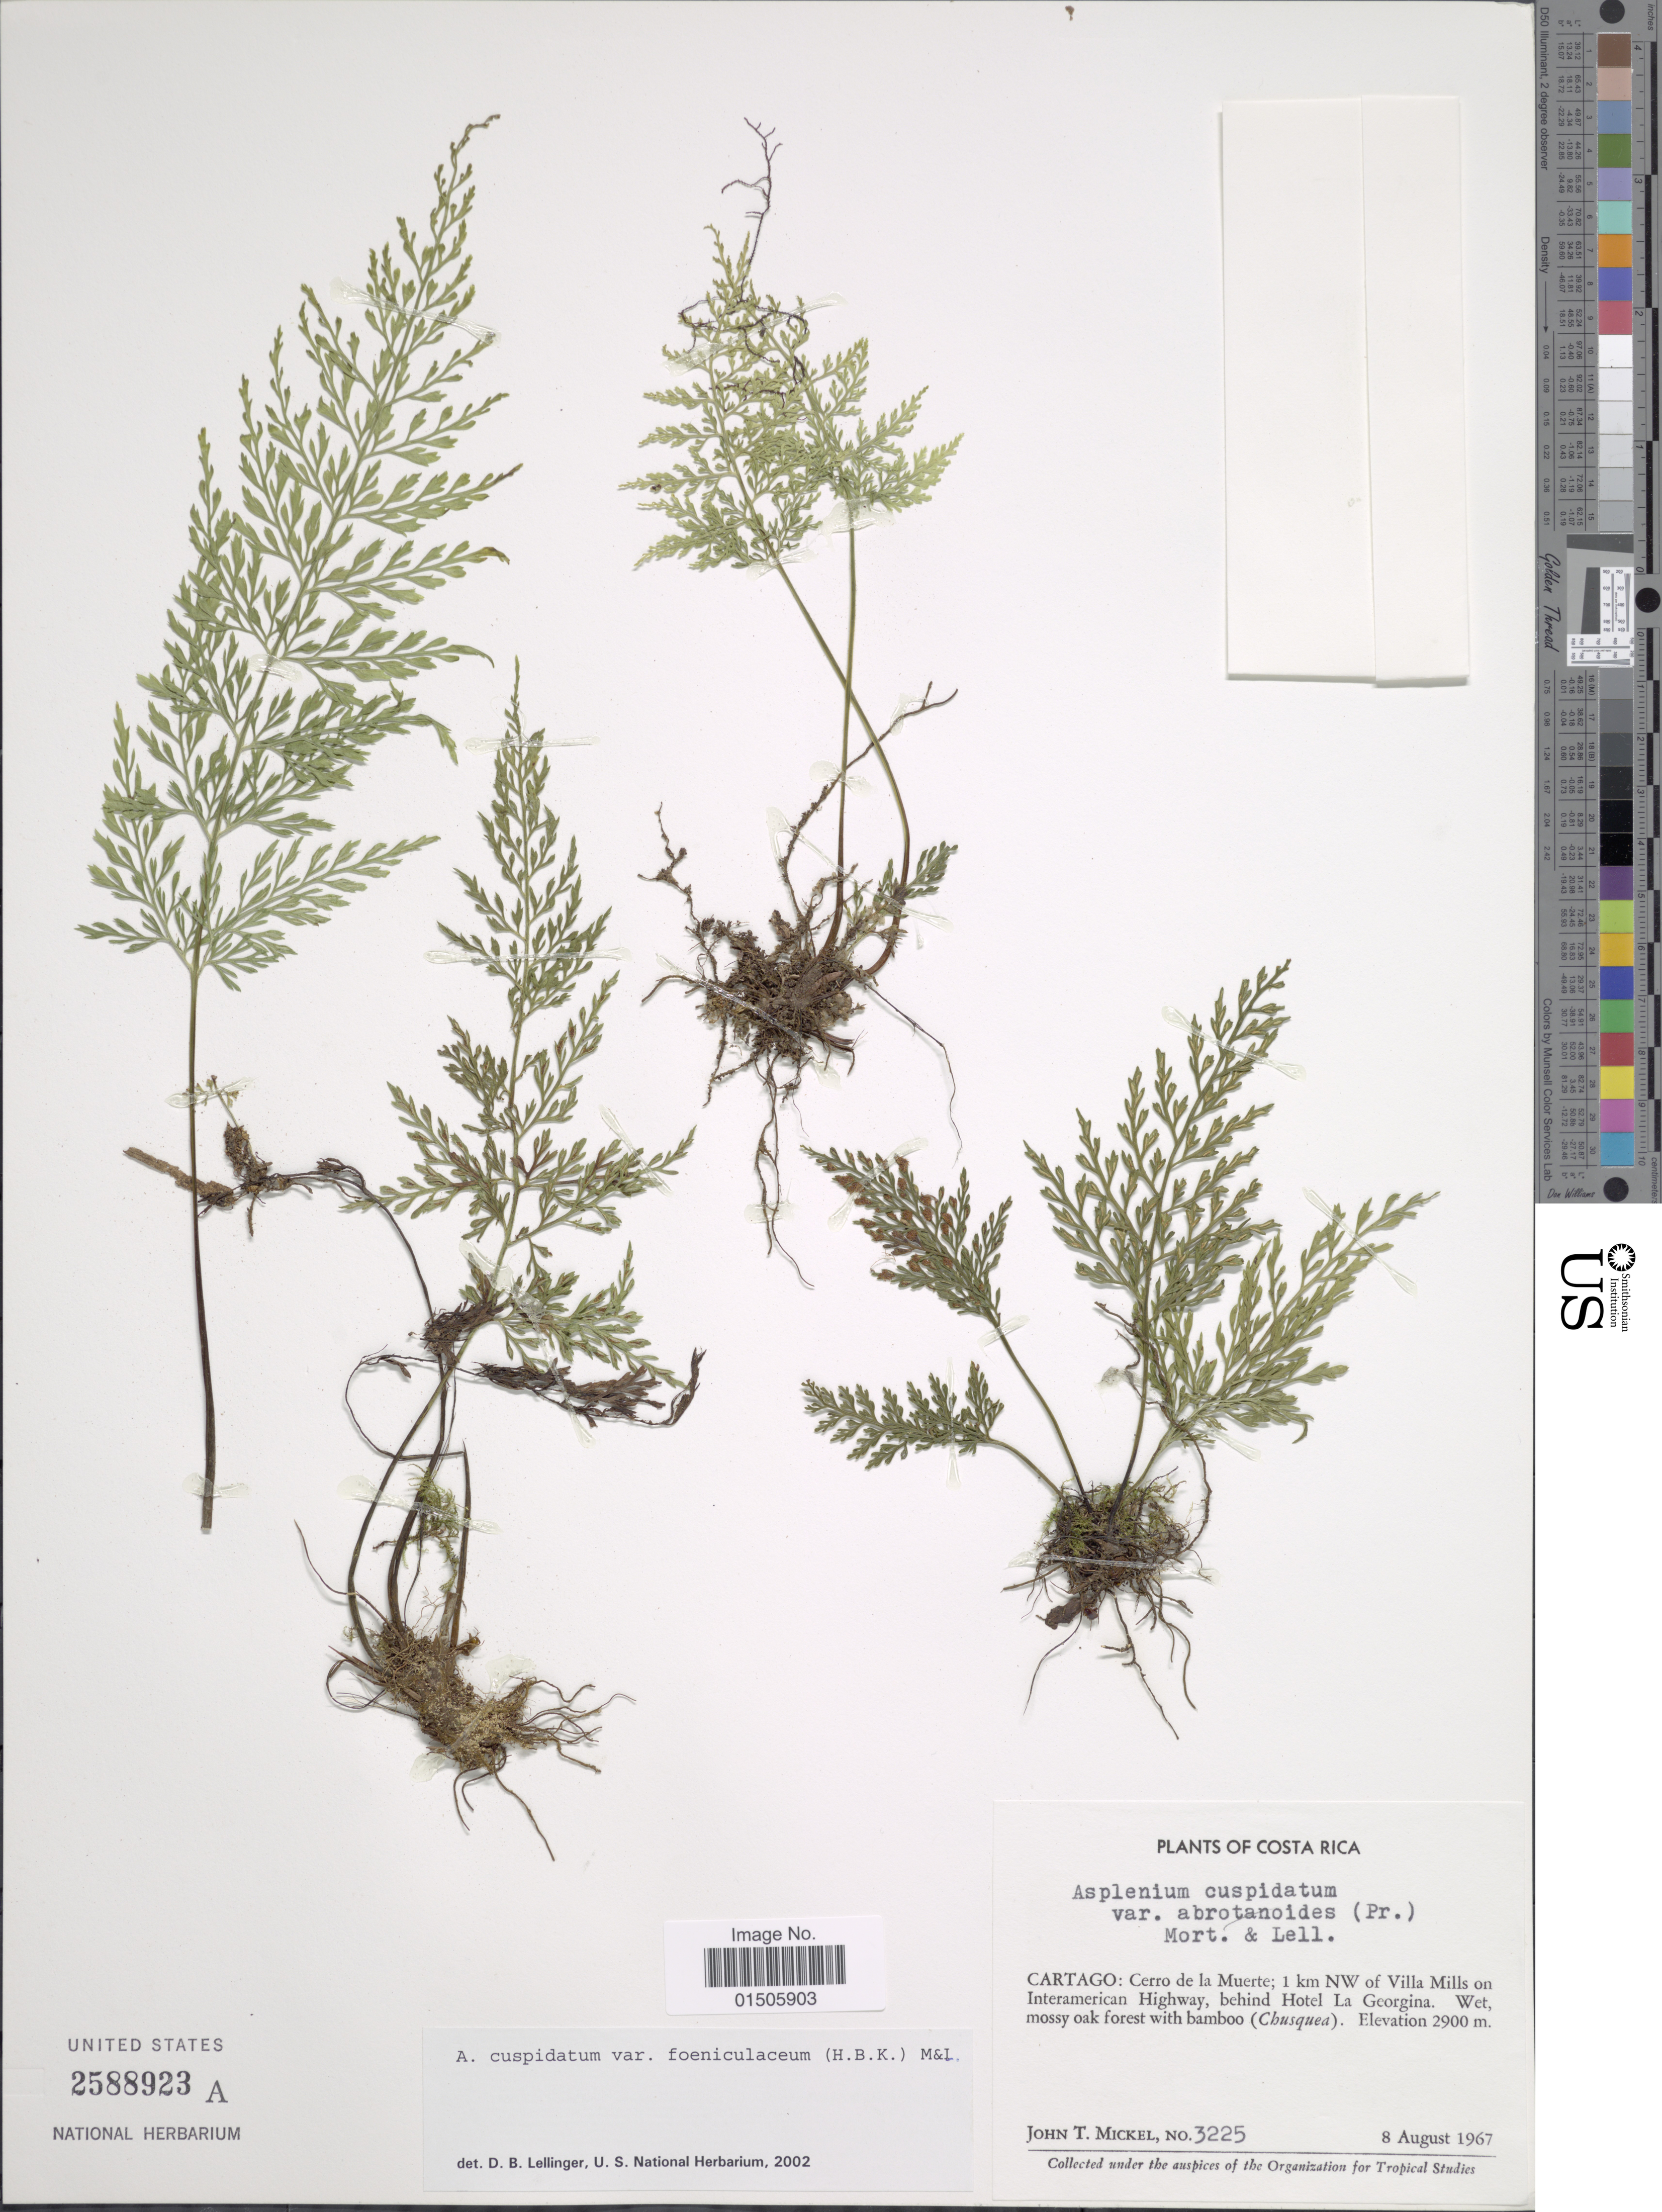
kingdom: Plantae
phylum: Tracheophyta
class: Polypodiopsida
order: Polypodiales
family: Aspleniaceae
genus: Asplenium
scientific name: Asplenium cuspidatum var. foeniculaceum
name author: (Kunth) C.V. Morton & Lellinger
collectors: J. T. Mickel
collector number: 3225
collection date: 1967-08-08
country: Costa Rica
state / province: Cartago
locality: Cerro de la Muerte; 1 km NW of Villa Mills on Interamerican Highway, behind Hotel La Georgina. Wet mossy oak forest with bamboo (Chusquea)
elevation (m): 2900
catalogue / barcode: US 2588923A